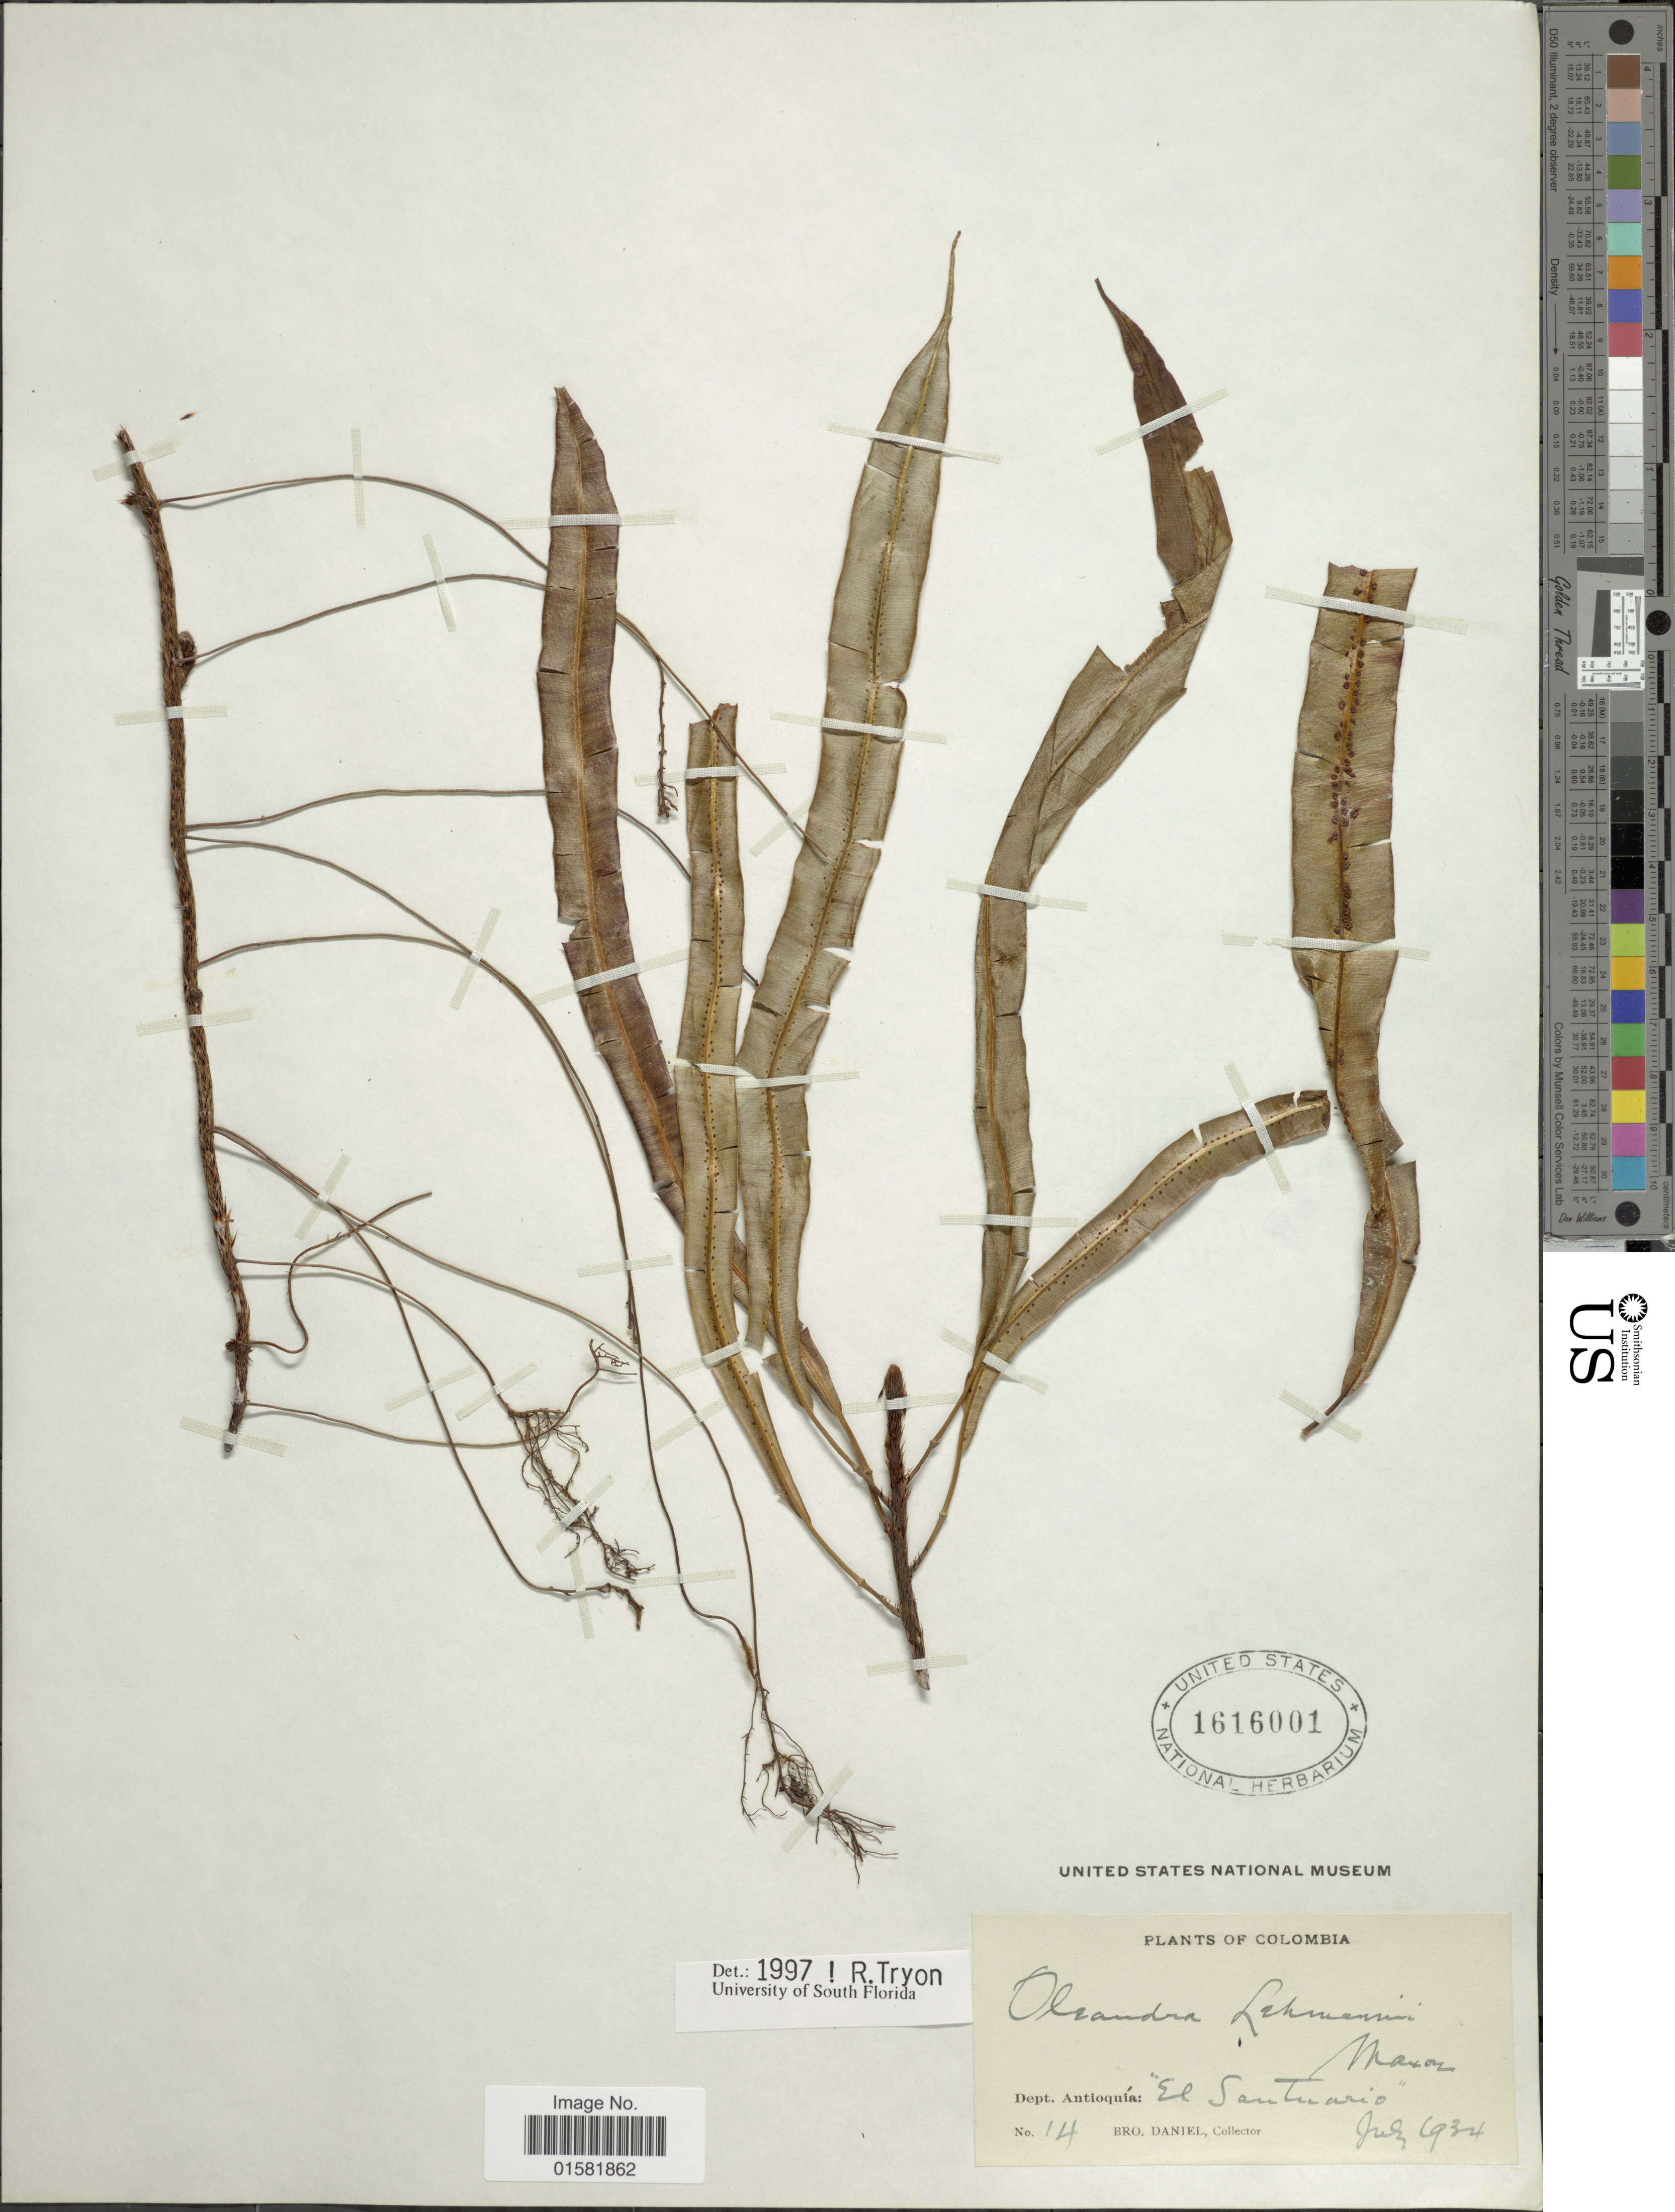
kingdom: Plantae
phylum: Tracheophyta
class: Polypodiopsida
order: Polypodiales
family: Oleandraceae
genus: Oleandra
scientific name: Oleandra lehmannii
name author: Maxon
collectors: Bro. Daniel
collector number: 14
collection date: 1934-07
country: Colombia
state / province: Antioquia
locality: Colombia, Dept, Antioquiá: El Santuario.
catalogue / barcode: US 1616001